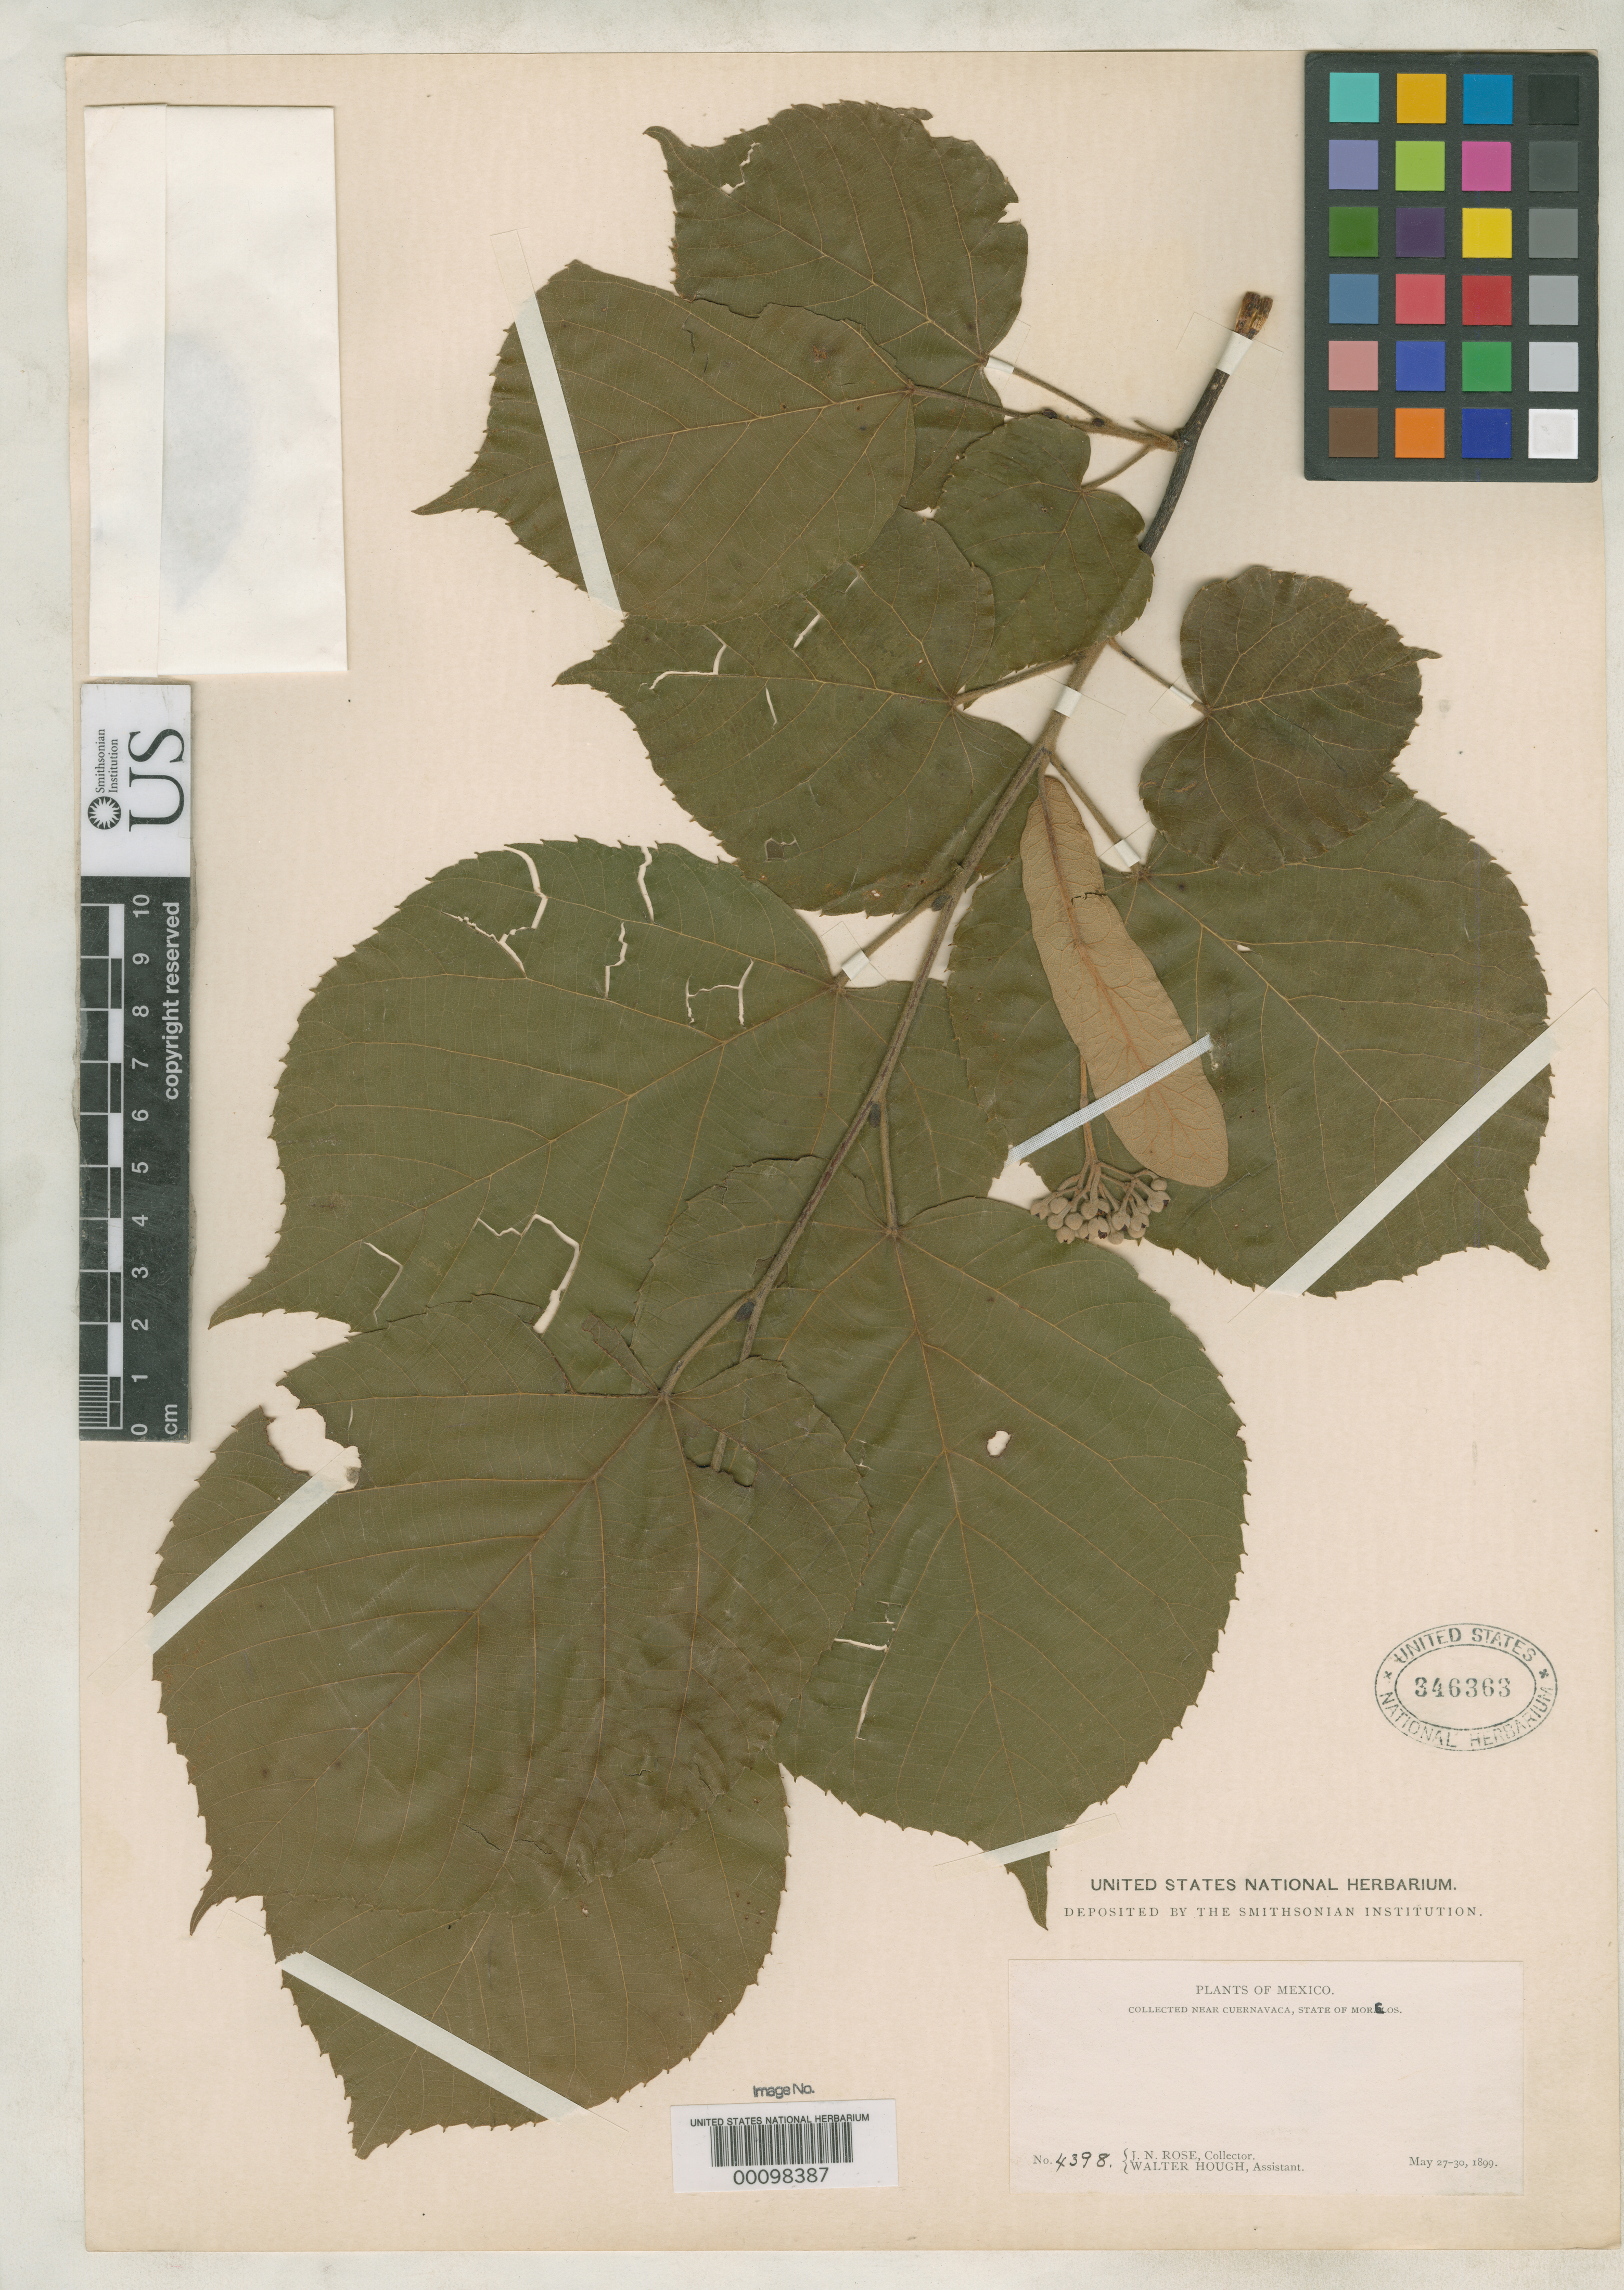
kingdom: Plantae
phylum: Tracheophyta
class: Magnoliopsida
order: Malvales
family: Malvaceae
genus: Tilia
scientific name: Tilia houghii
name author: Rose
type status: Holotype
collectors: J. N. Rose & W. Hough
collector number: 4398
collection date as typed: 27 May 1899 to 30 May 1899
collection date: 1899-05-27/1899-05-30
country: Mexico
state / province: Morelos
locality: "in a mountain canyon above Cuernavaca".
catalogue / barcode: US 346363